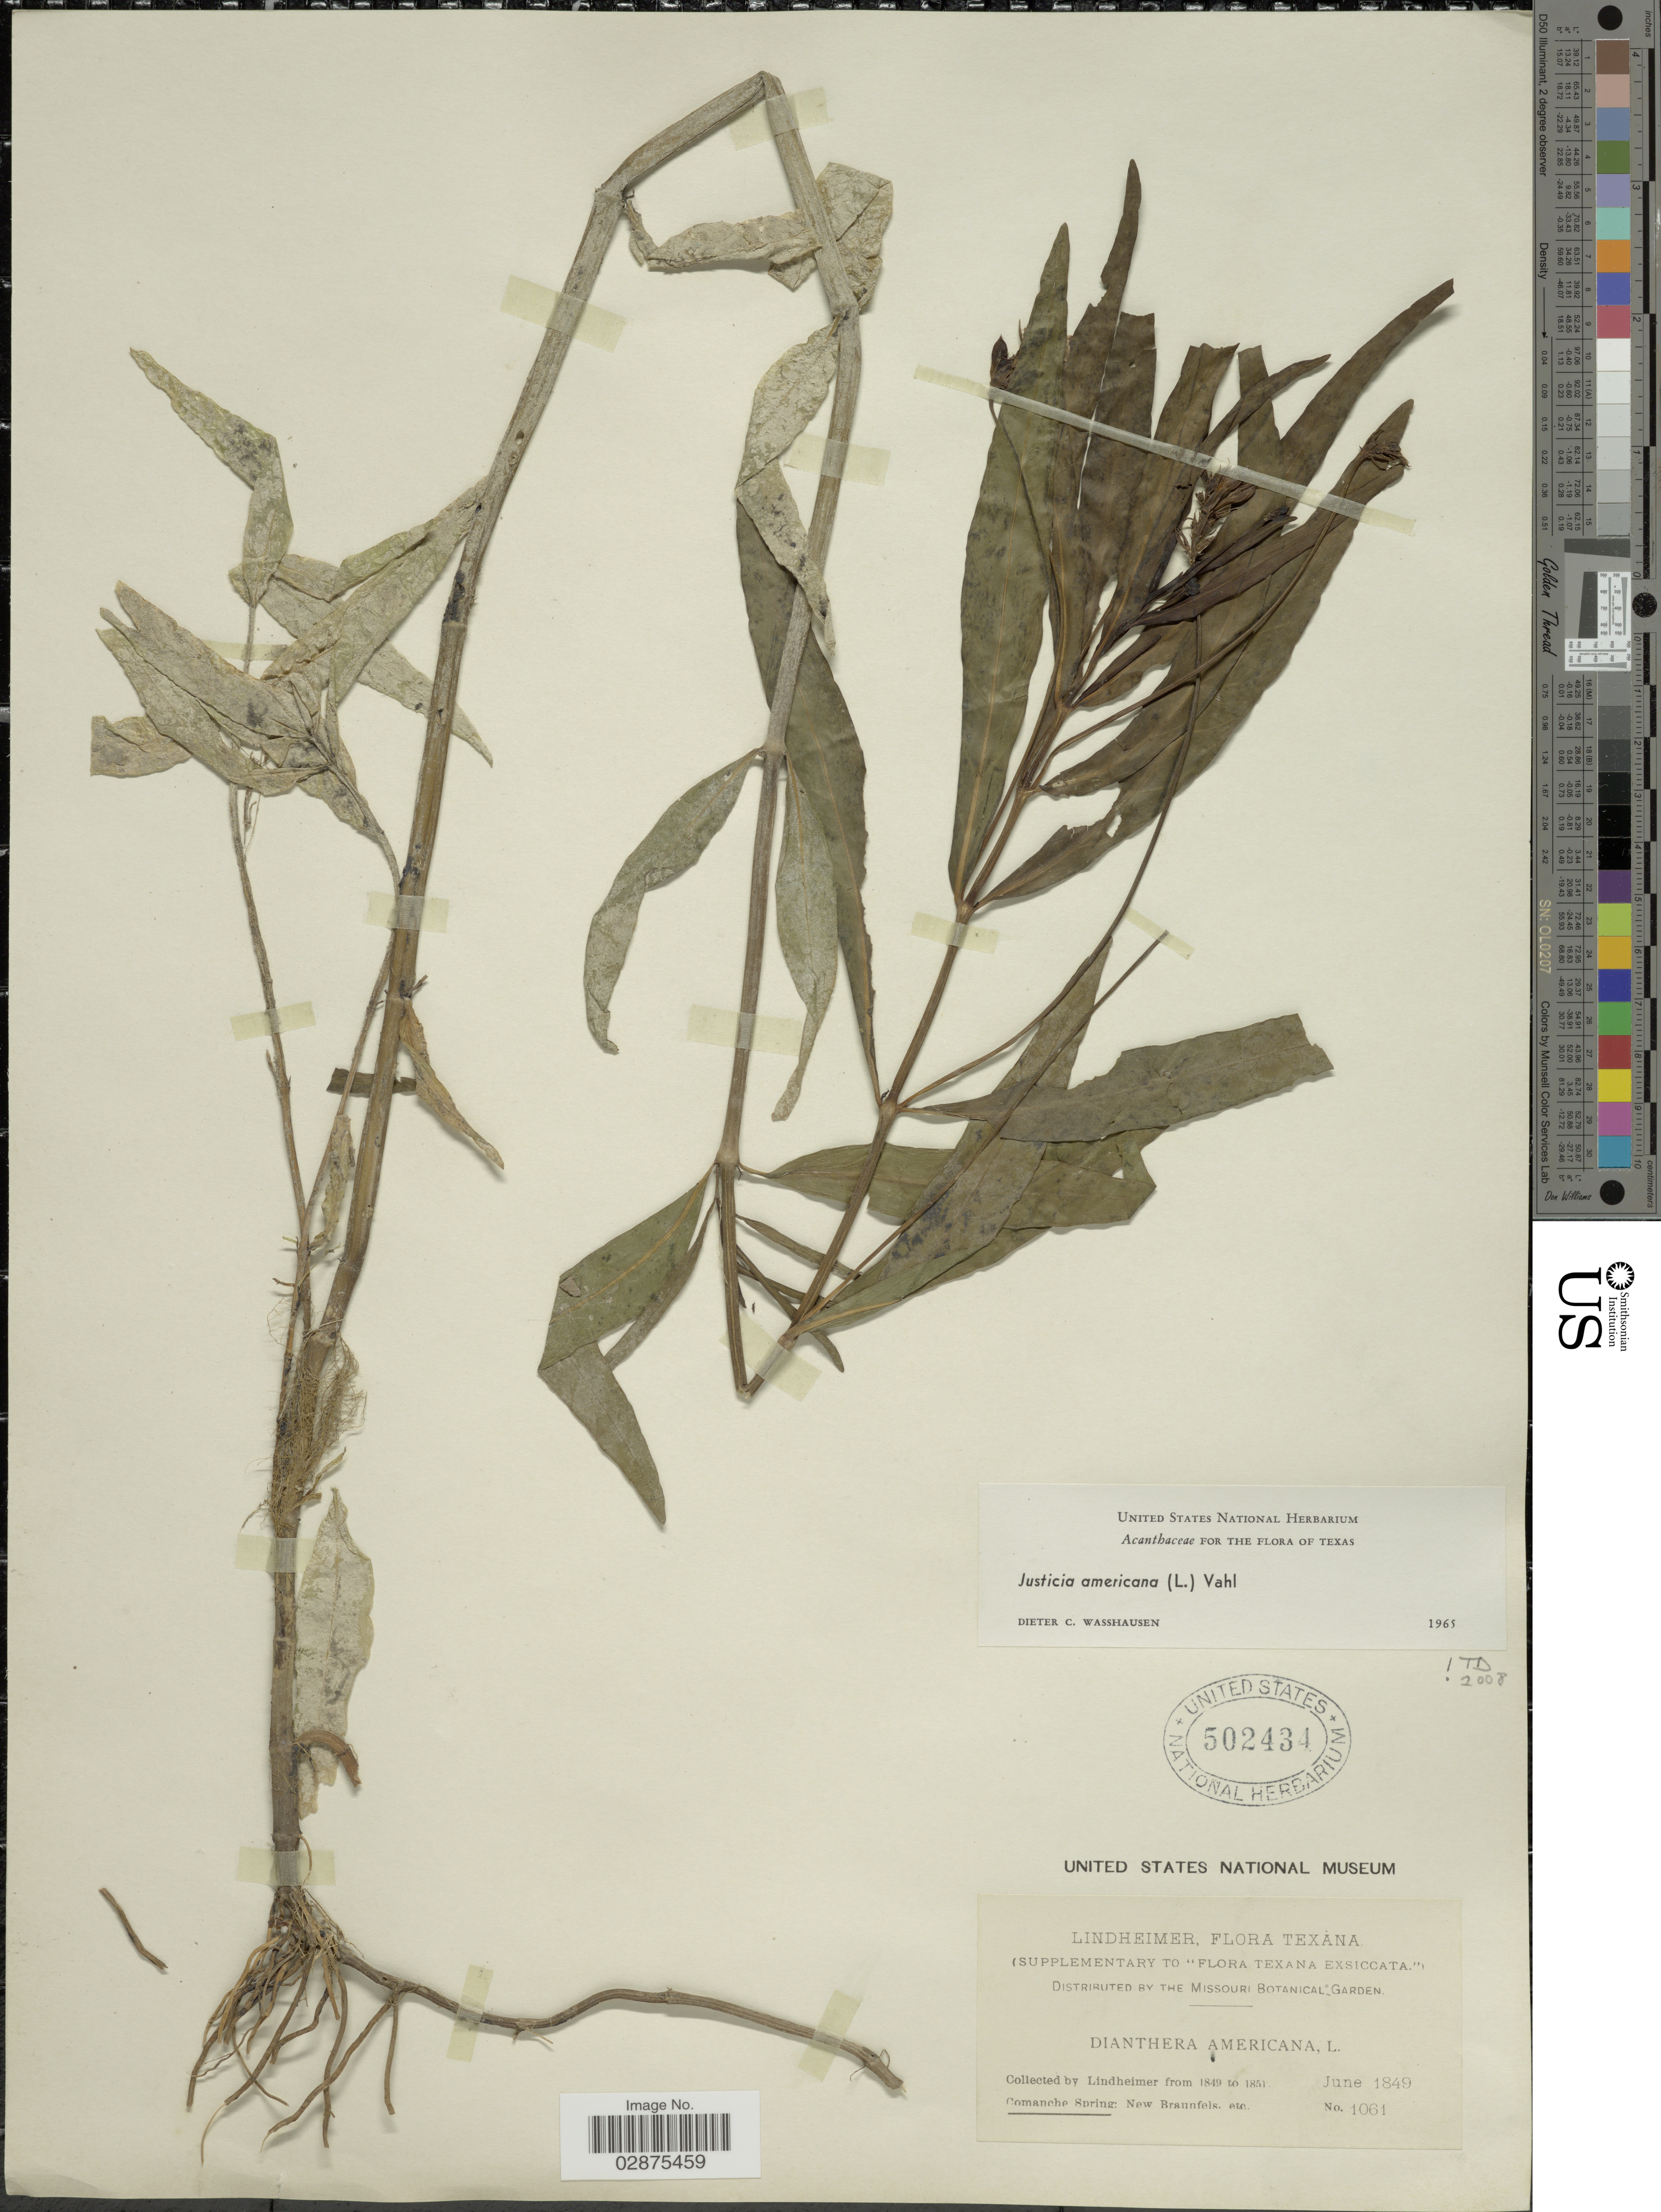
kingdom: Plantae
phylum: Tracheophyta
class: Magnoliopsida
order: Lamiales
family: Acanthaceae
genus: Justicia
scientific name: Justicia americana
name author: (L.) Vahl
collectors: -. Lindheimer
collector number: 1061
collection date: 1849-06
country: United States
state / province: Texas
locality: Comanche Spring: New Braunfels.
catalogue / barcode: US 502434